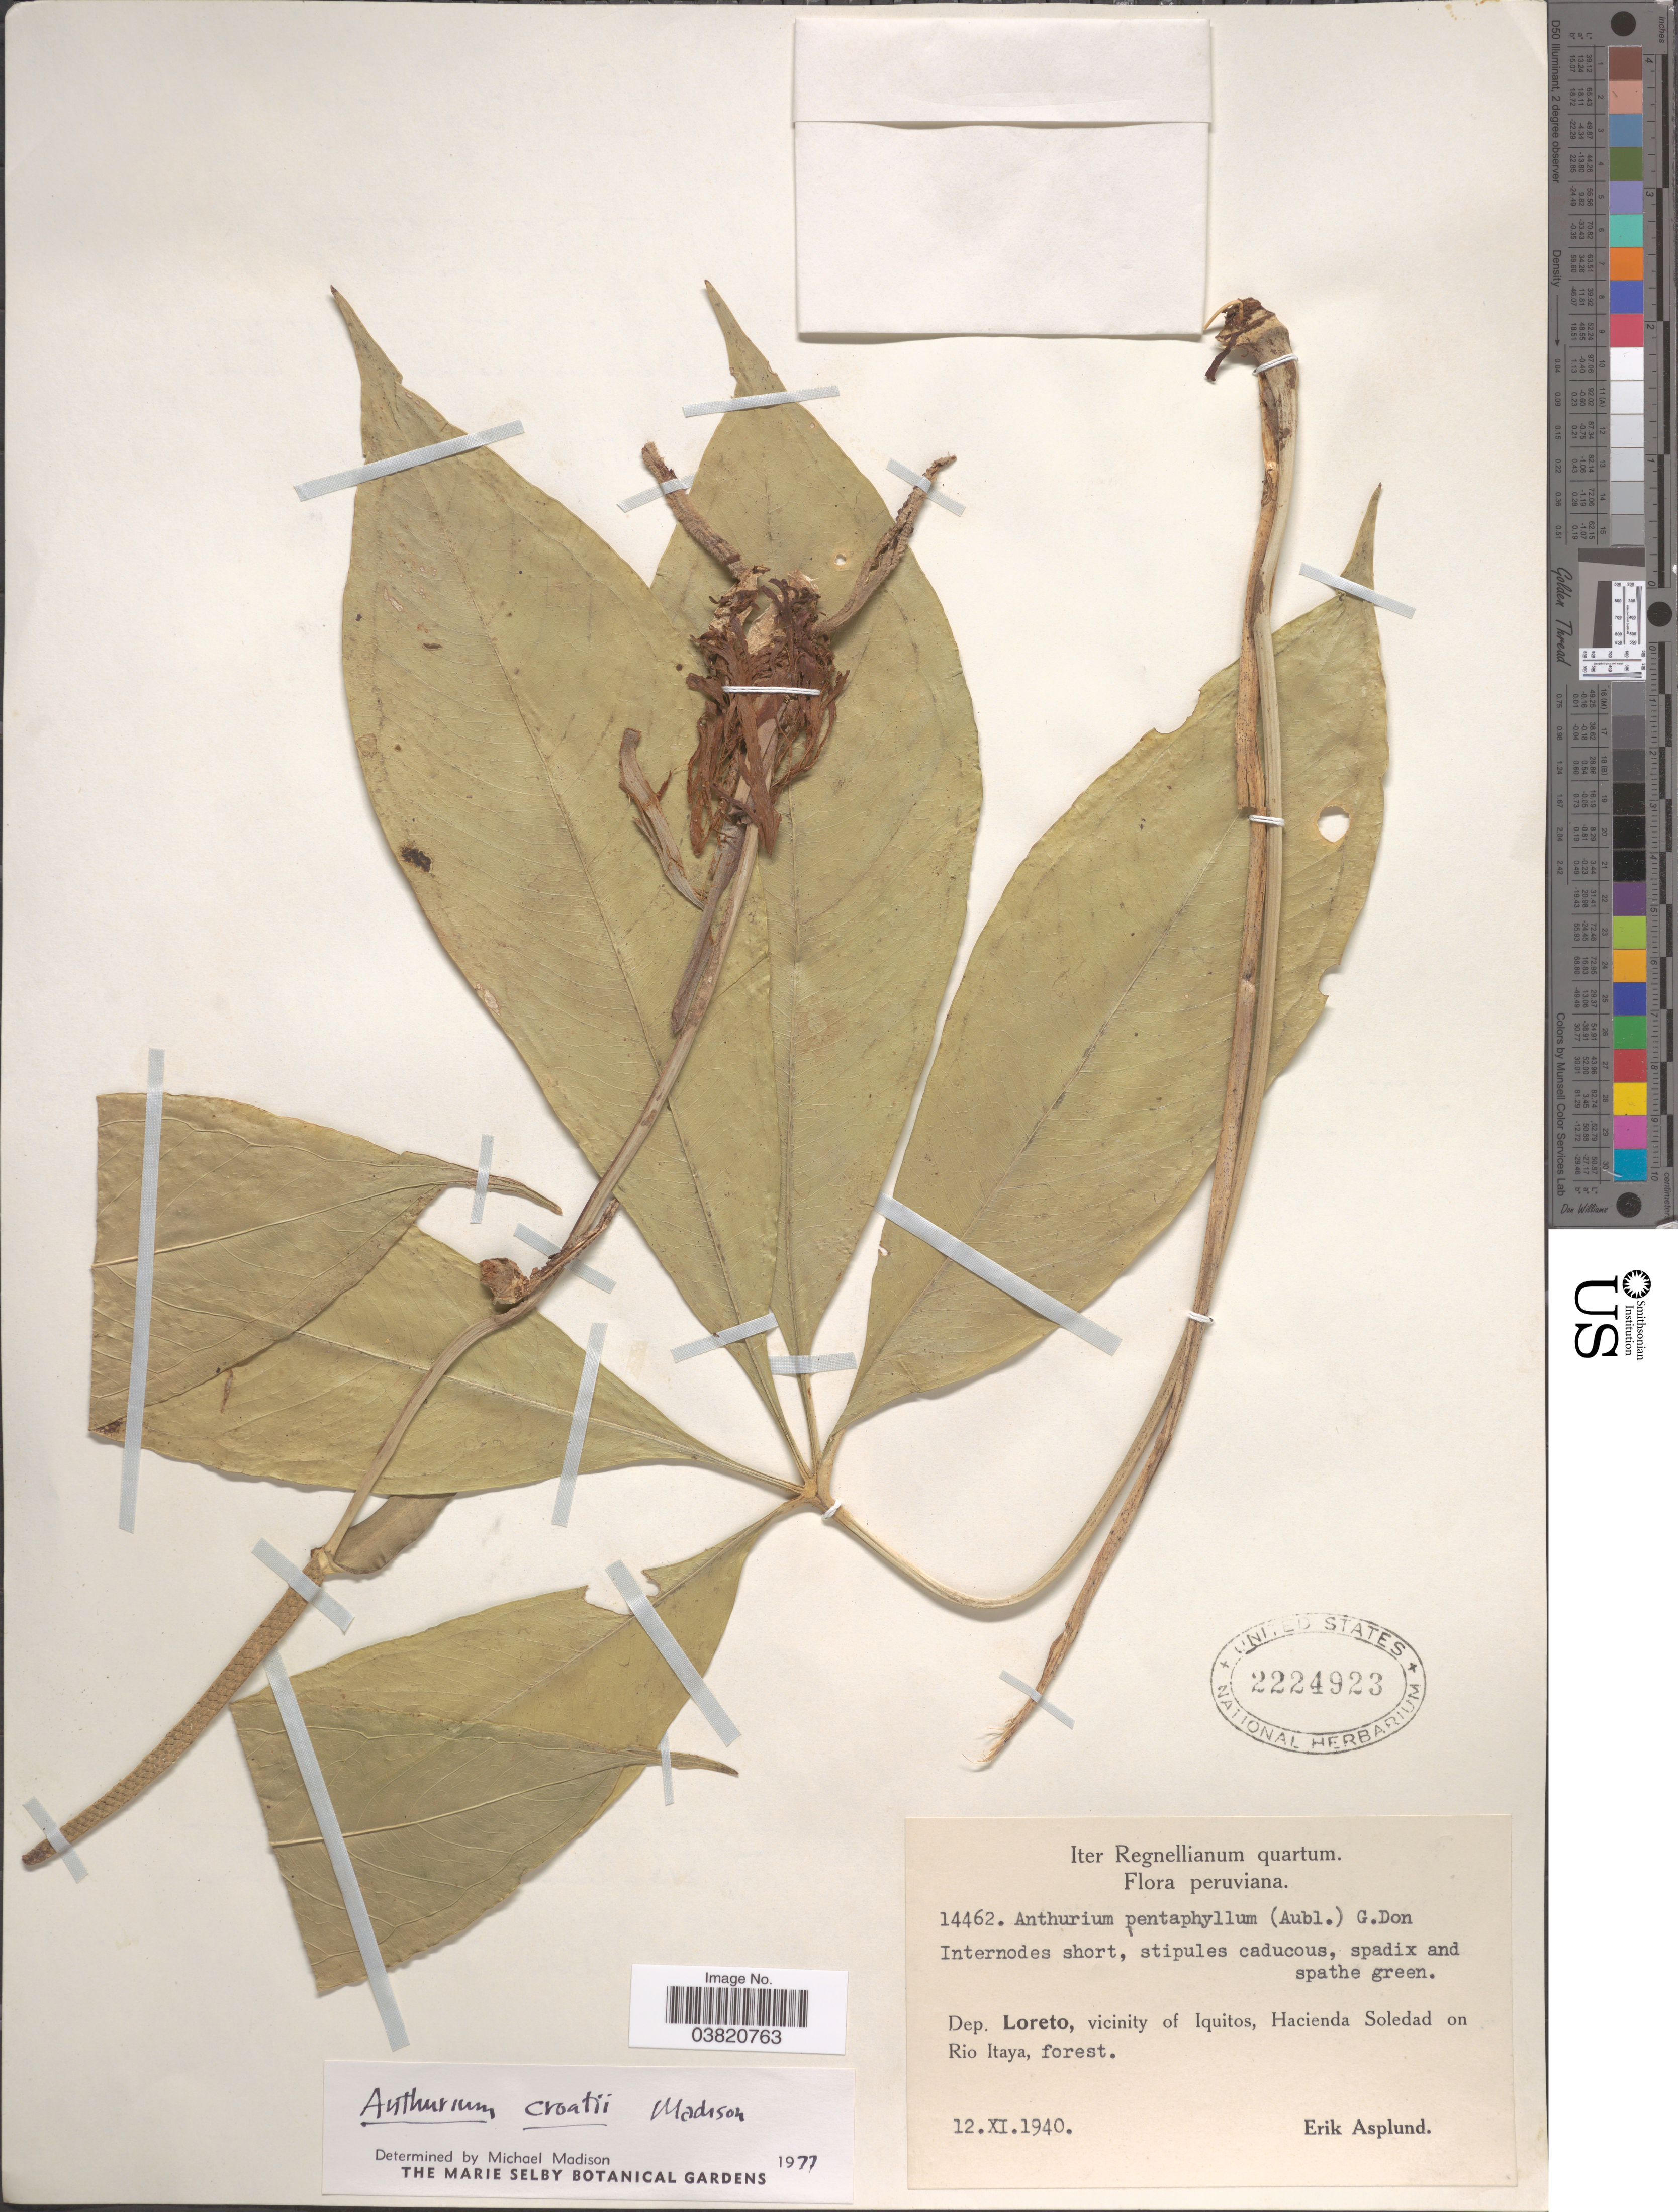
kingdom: Plantae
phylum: Tracheophyta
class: Liliopsida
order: Alismatales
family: Araceae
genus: Anthurium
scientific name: Anthurium croatii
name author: Madison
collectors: E. Asplund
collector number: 14462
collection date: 1940-11-12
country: Peru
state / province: Loreto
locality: Dep. Loreto, vicinity of Iquitos, Hacienda Soledad on Rio Itaya.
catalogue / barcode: US 2224923